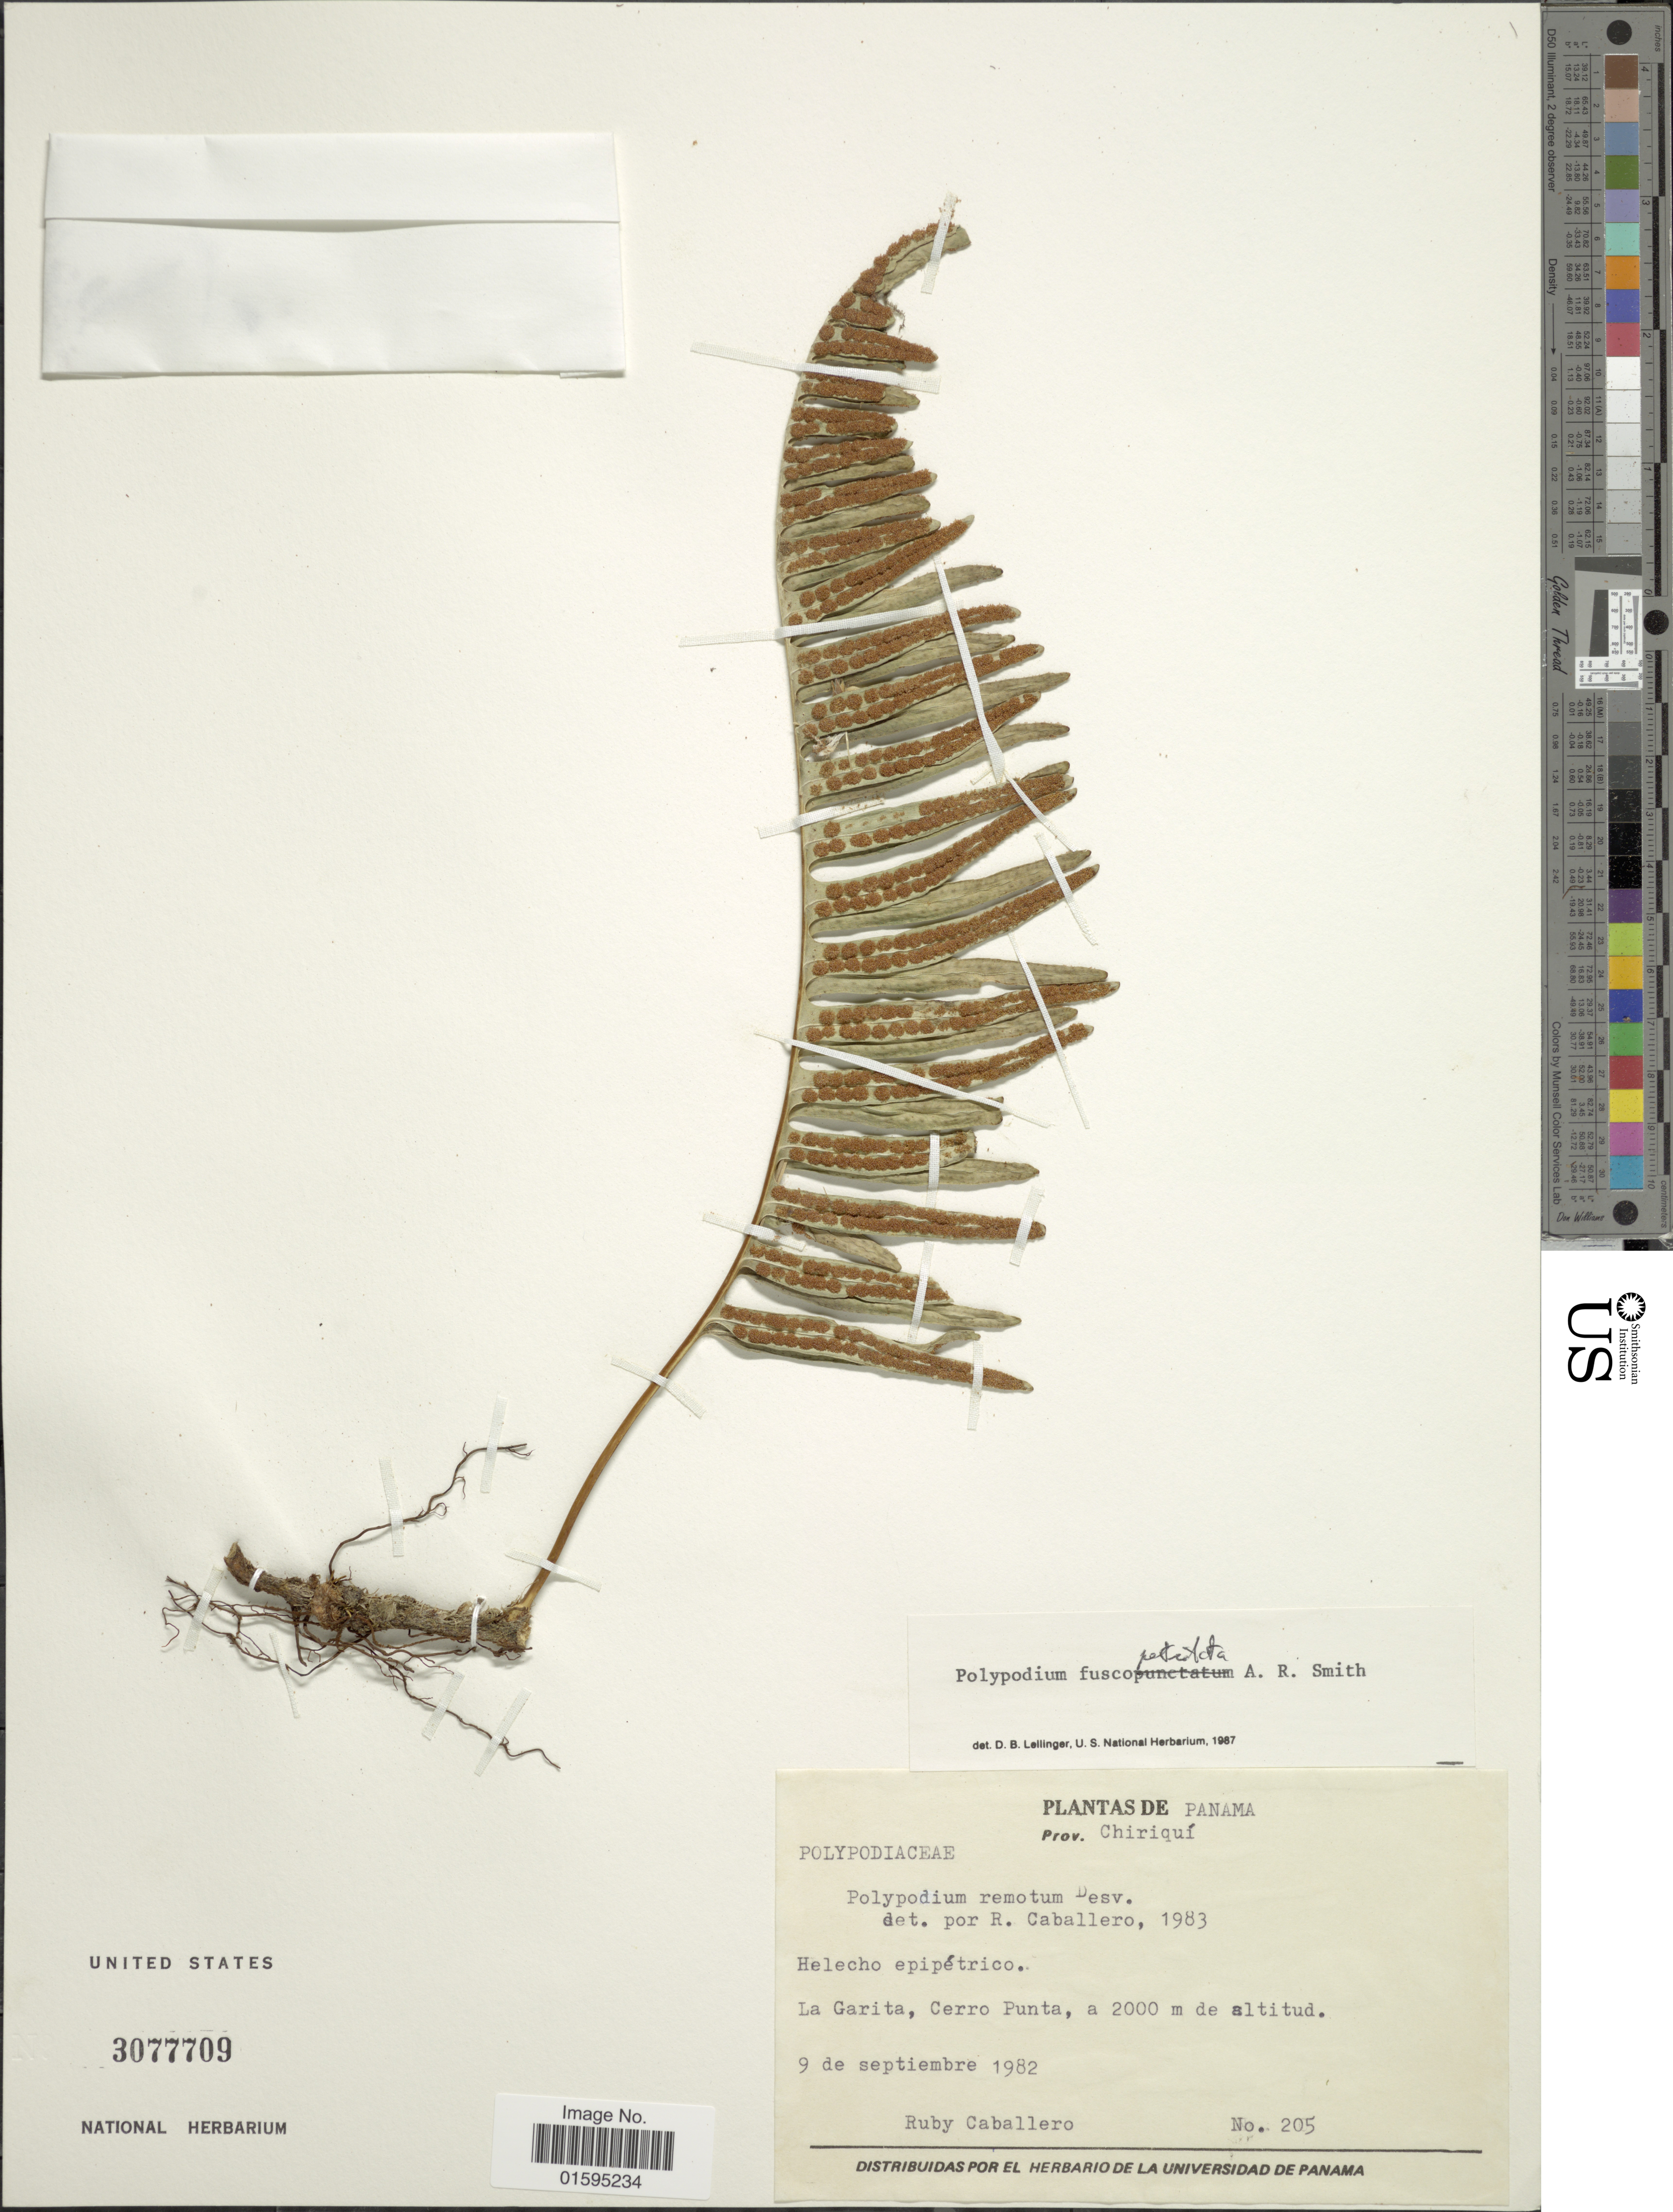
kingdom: Plantae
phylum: Tracheophyta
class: Polypodiopsida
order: Polypodiales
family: Polypodiaceae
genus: Polypodium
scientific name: Polypodium fuscopetiolatum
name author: A.R. Sm.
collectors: R. Caballero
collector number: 205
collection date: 1982-09-09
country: Panama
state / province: Chiriqui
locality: La Garita, Cerro Punta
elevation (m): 2000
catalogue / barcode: US 3077709